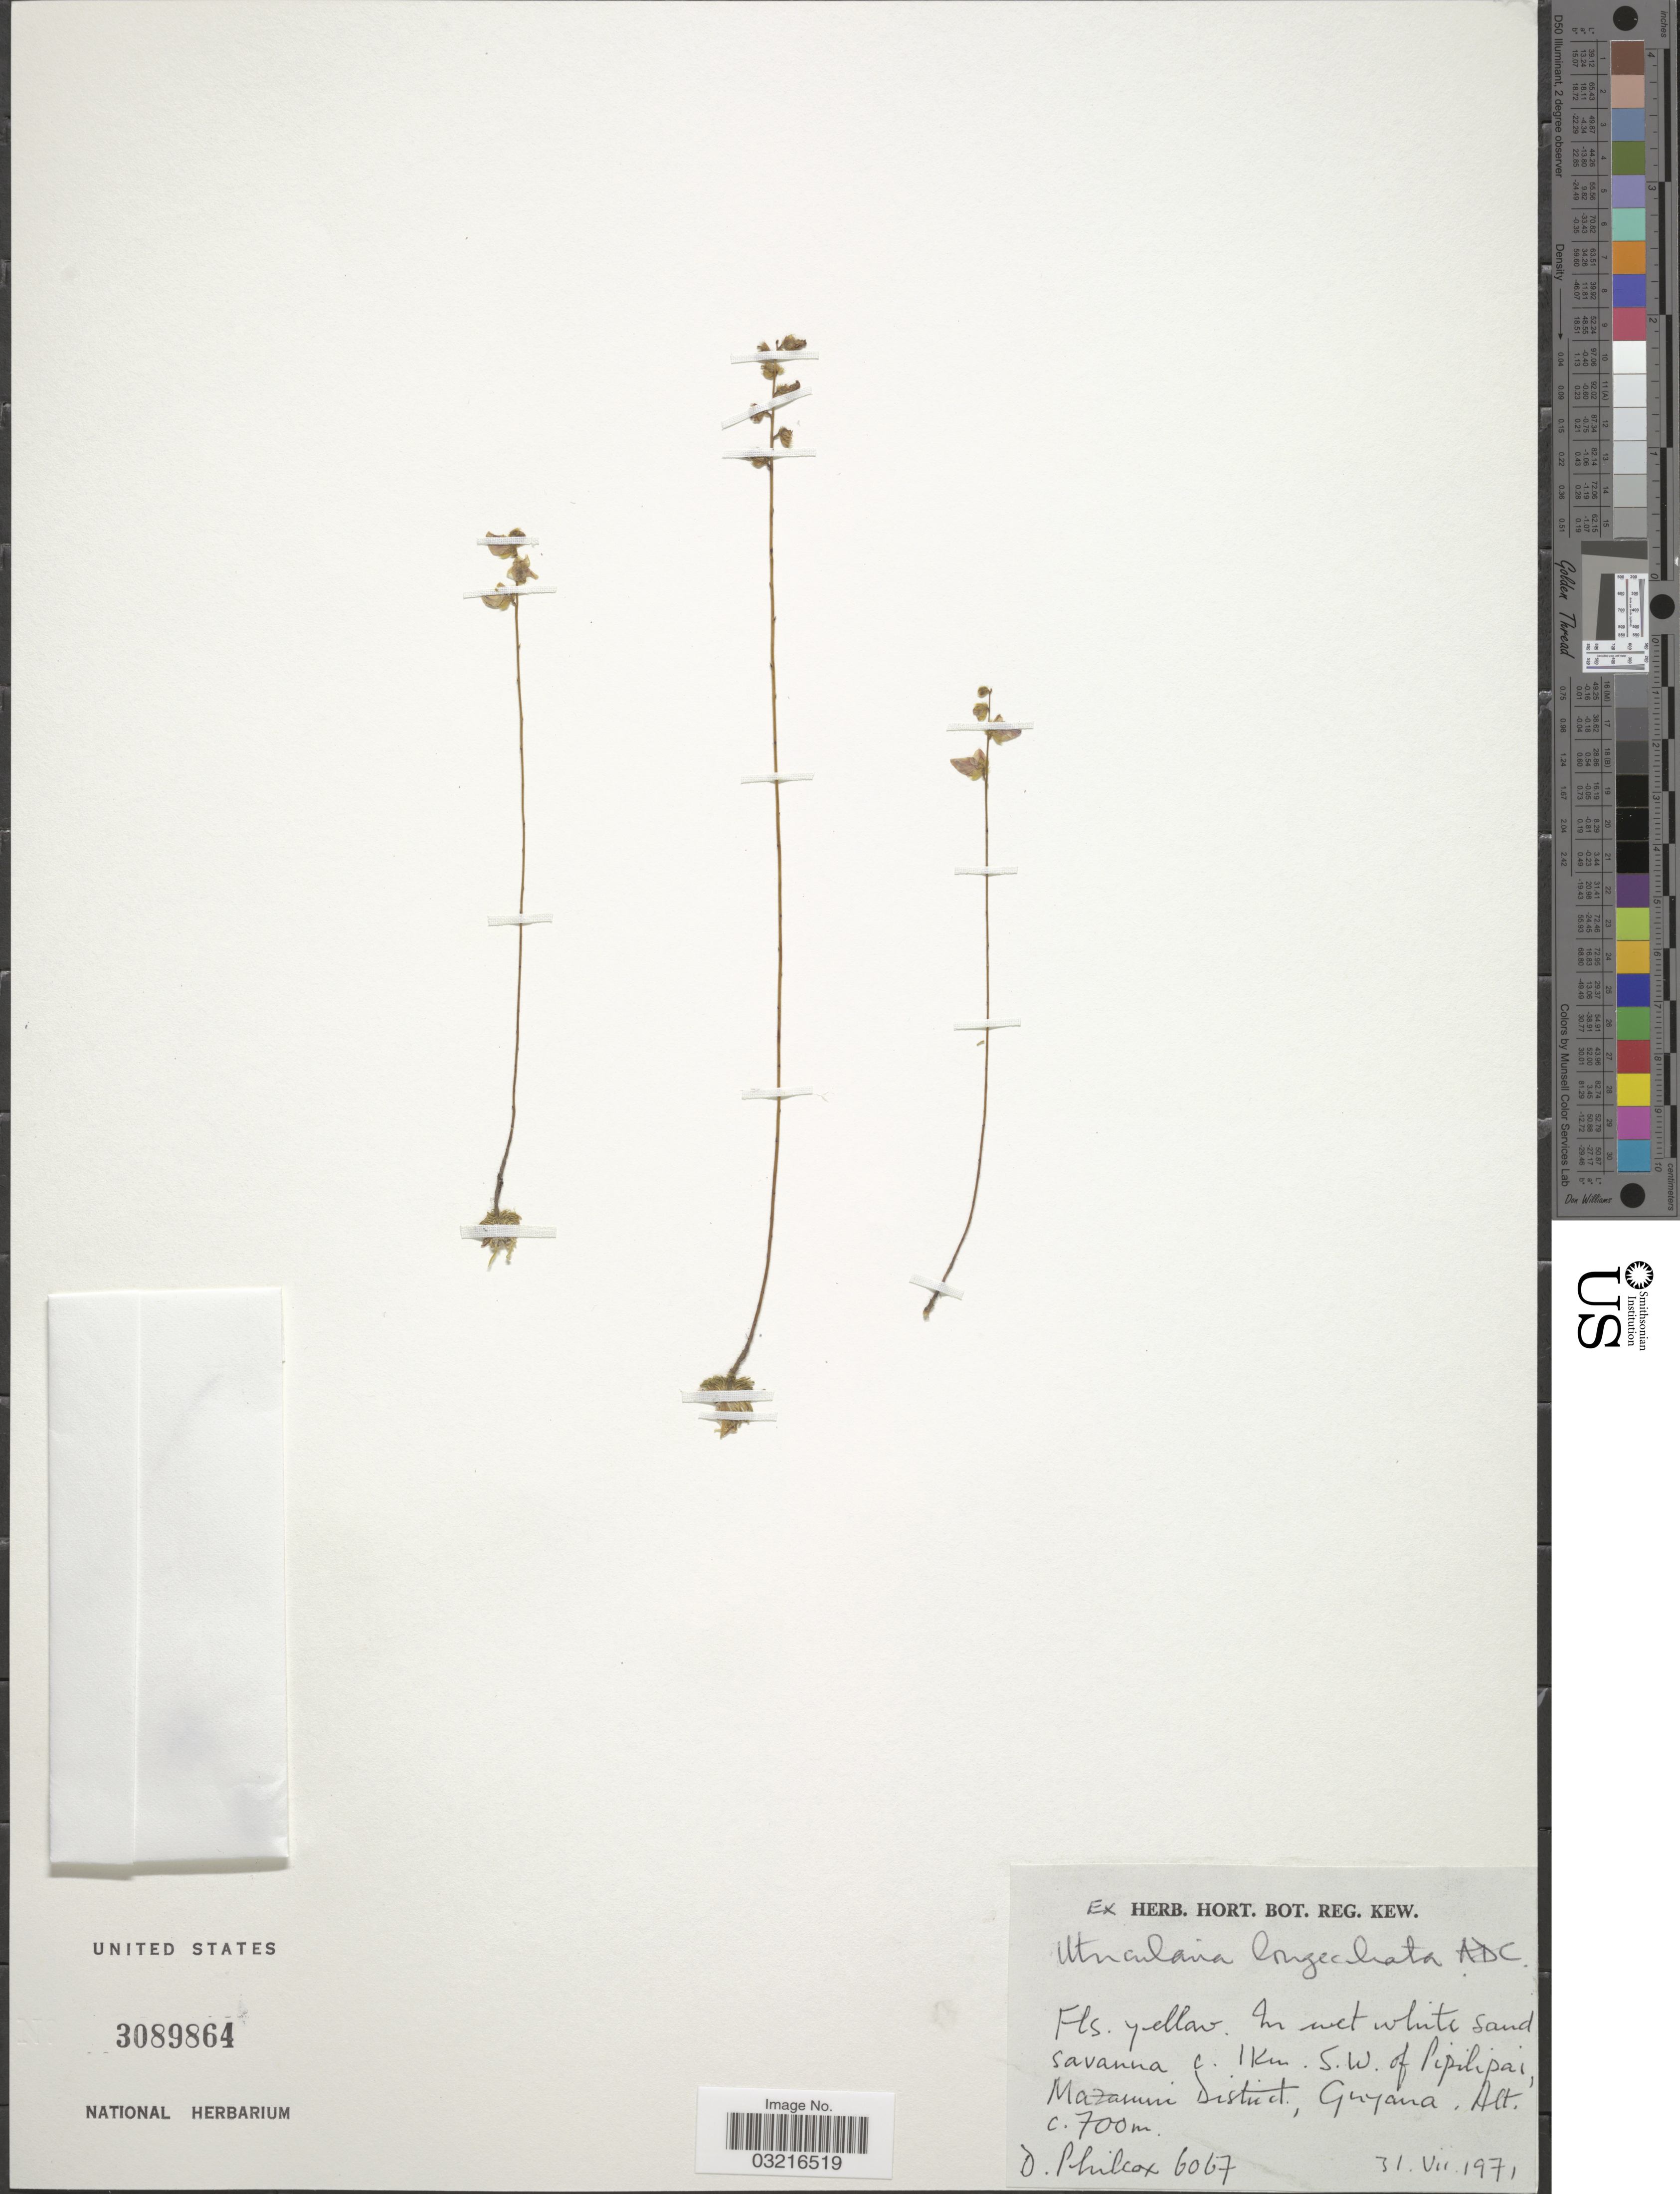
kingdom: Plantae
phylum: Tracheophyta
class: Magnoliopsida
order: Lamiales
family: Lentibulariaceae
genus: Utricularia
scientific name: Utricularia longiciliata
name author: A. DC.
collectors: D. Philcox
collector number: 6067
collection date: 1971-07-31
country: Guyana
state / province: Cuyuni-Mazaruni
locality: Savanna c. 1 Km. S.W. of Pipilipai, Mazaruni District.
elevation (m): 700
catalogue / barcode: US 3089864